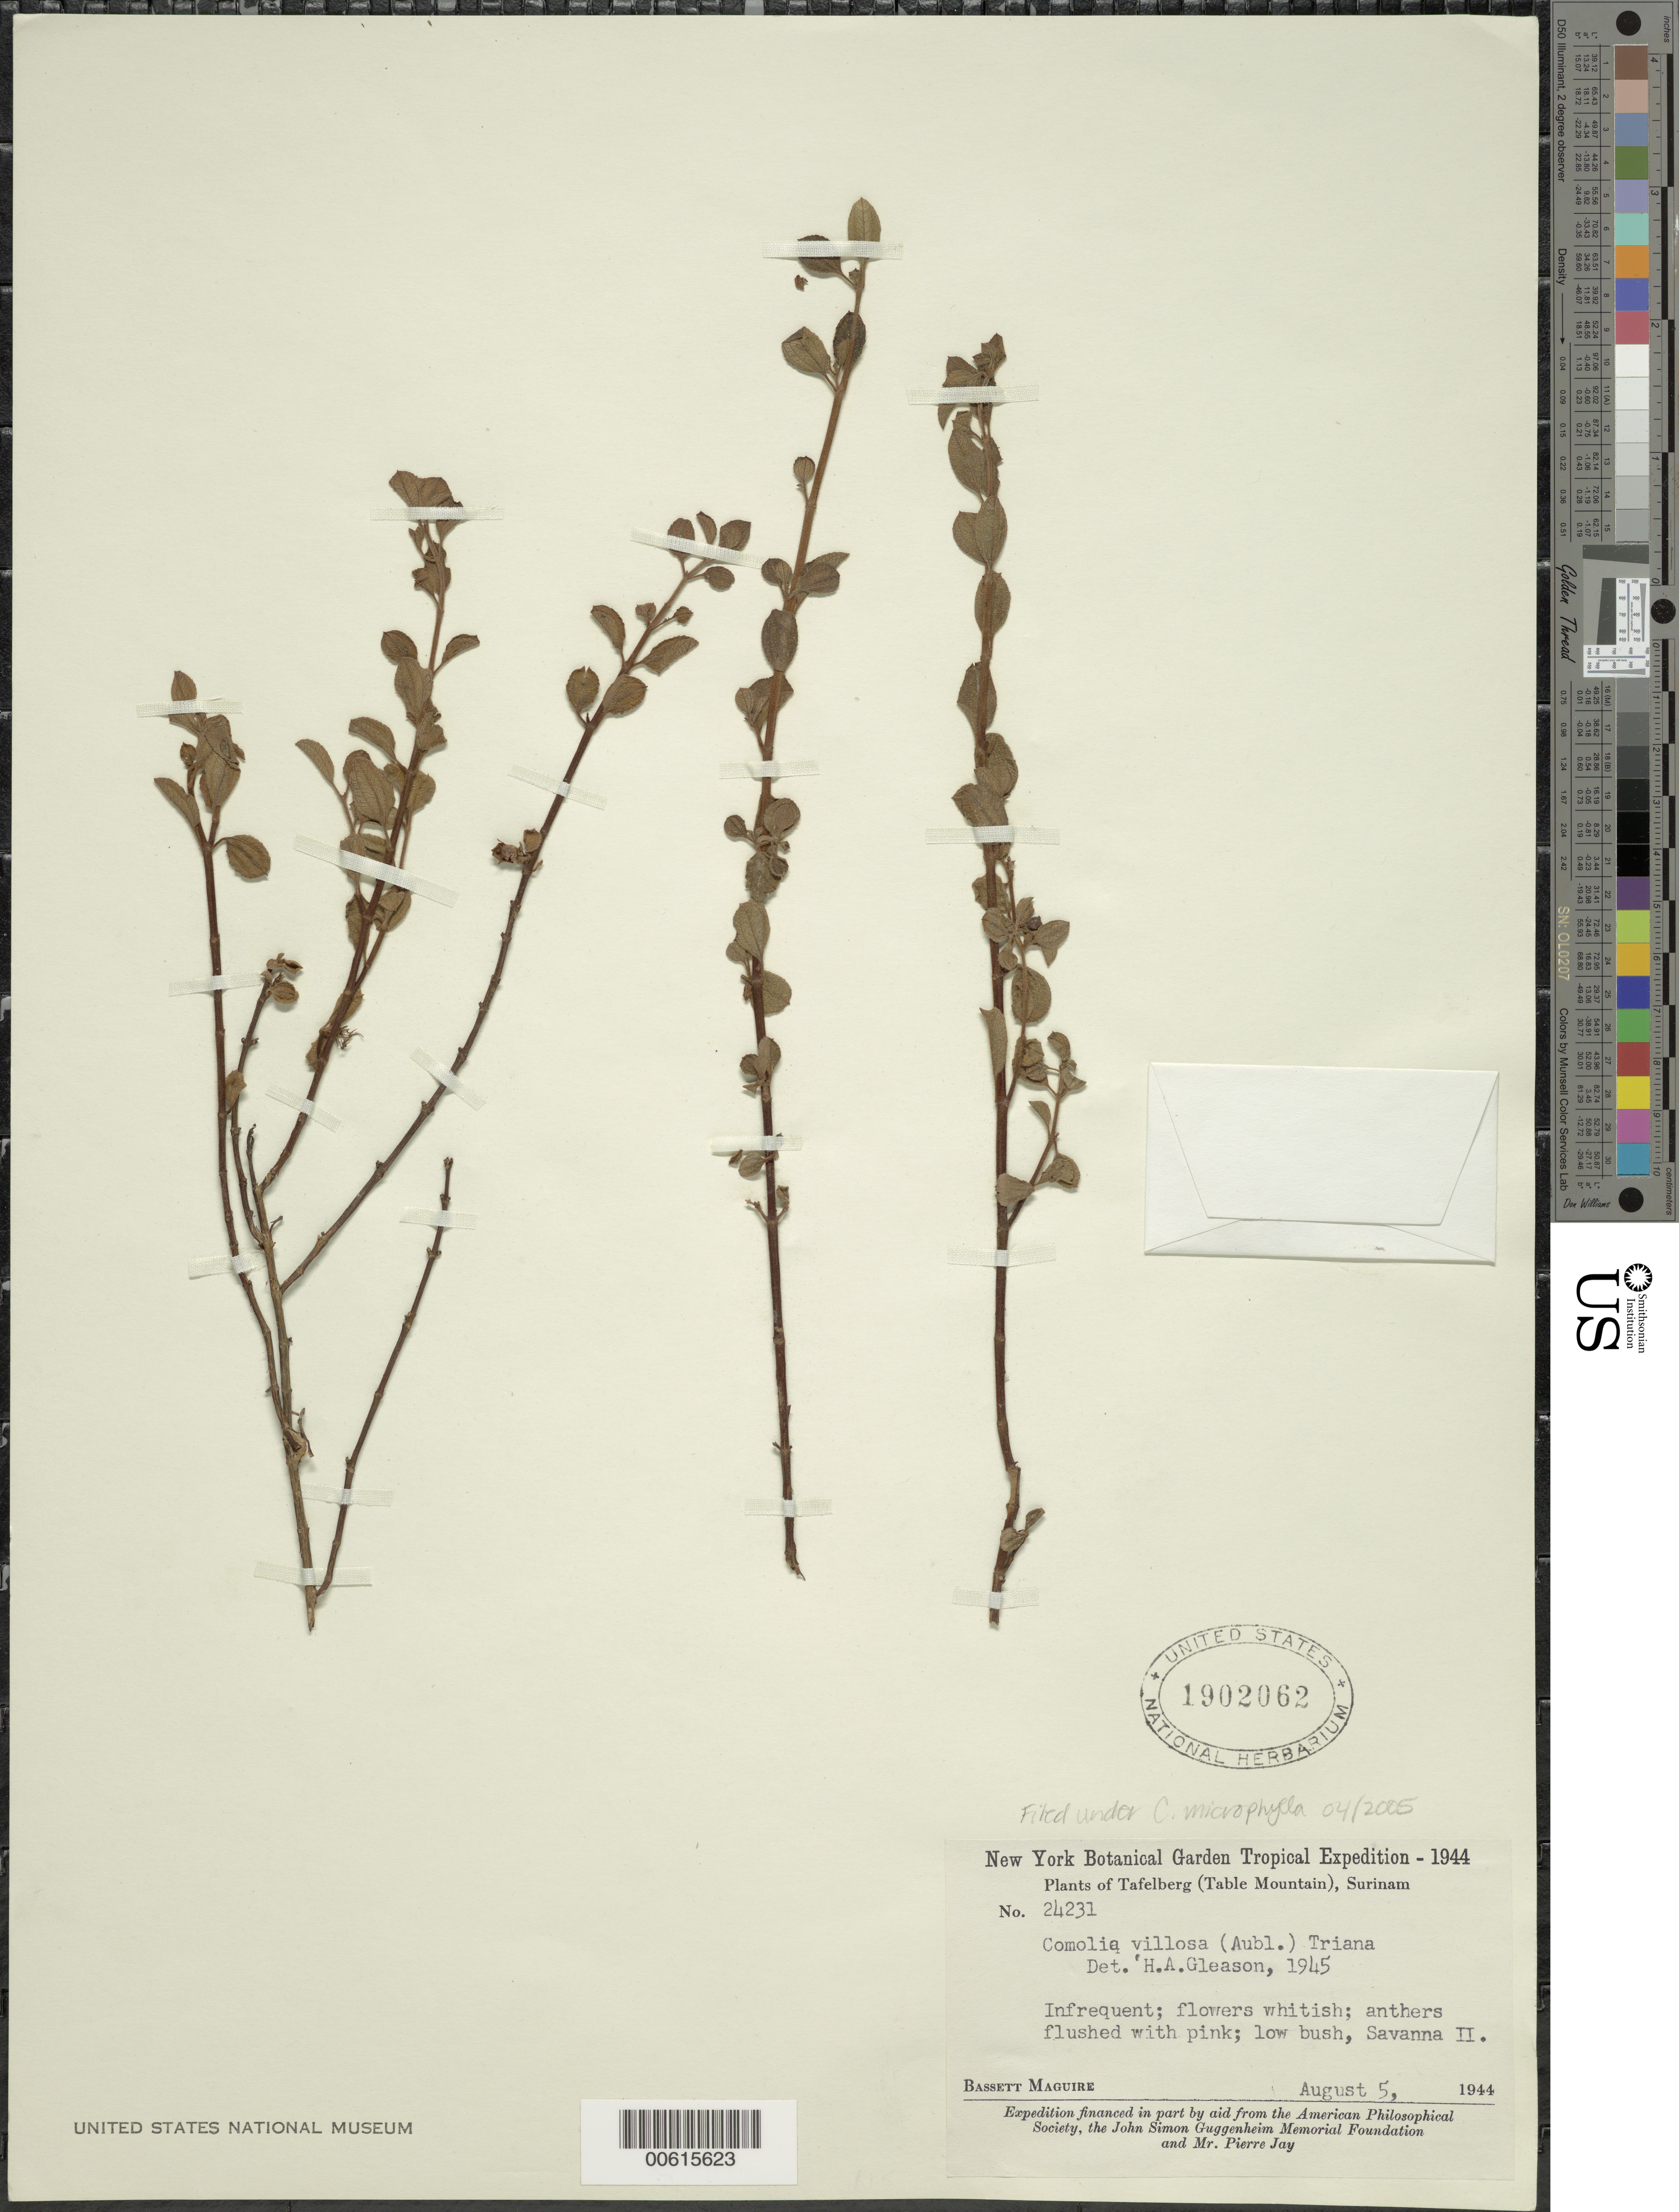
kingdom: Plantae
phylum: Tracheophyta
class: Magnoliopsida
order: Myrtales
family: Melastomataceae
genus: Comolia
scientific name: Comolia microphylla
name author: Benth.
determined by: Nunes da Silva, Diego, (RB), Jardim Botanico do Rio de Janeiro - Herbario (BRAZIL)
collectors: B. Maguire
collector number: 24231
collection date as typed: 5-Aug-44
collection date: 1944-08-05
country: Suriname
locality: Tafelberg (Table Mountain), Savanna II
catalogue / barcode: US 1902062